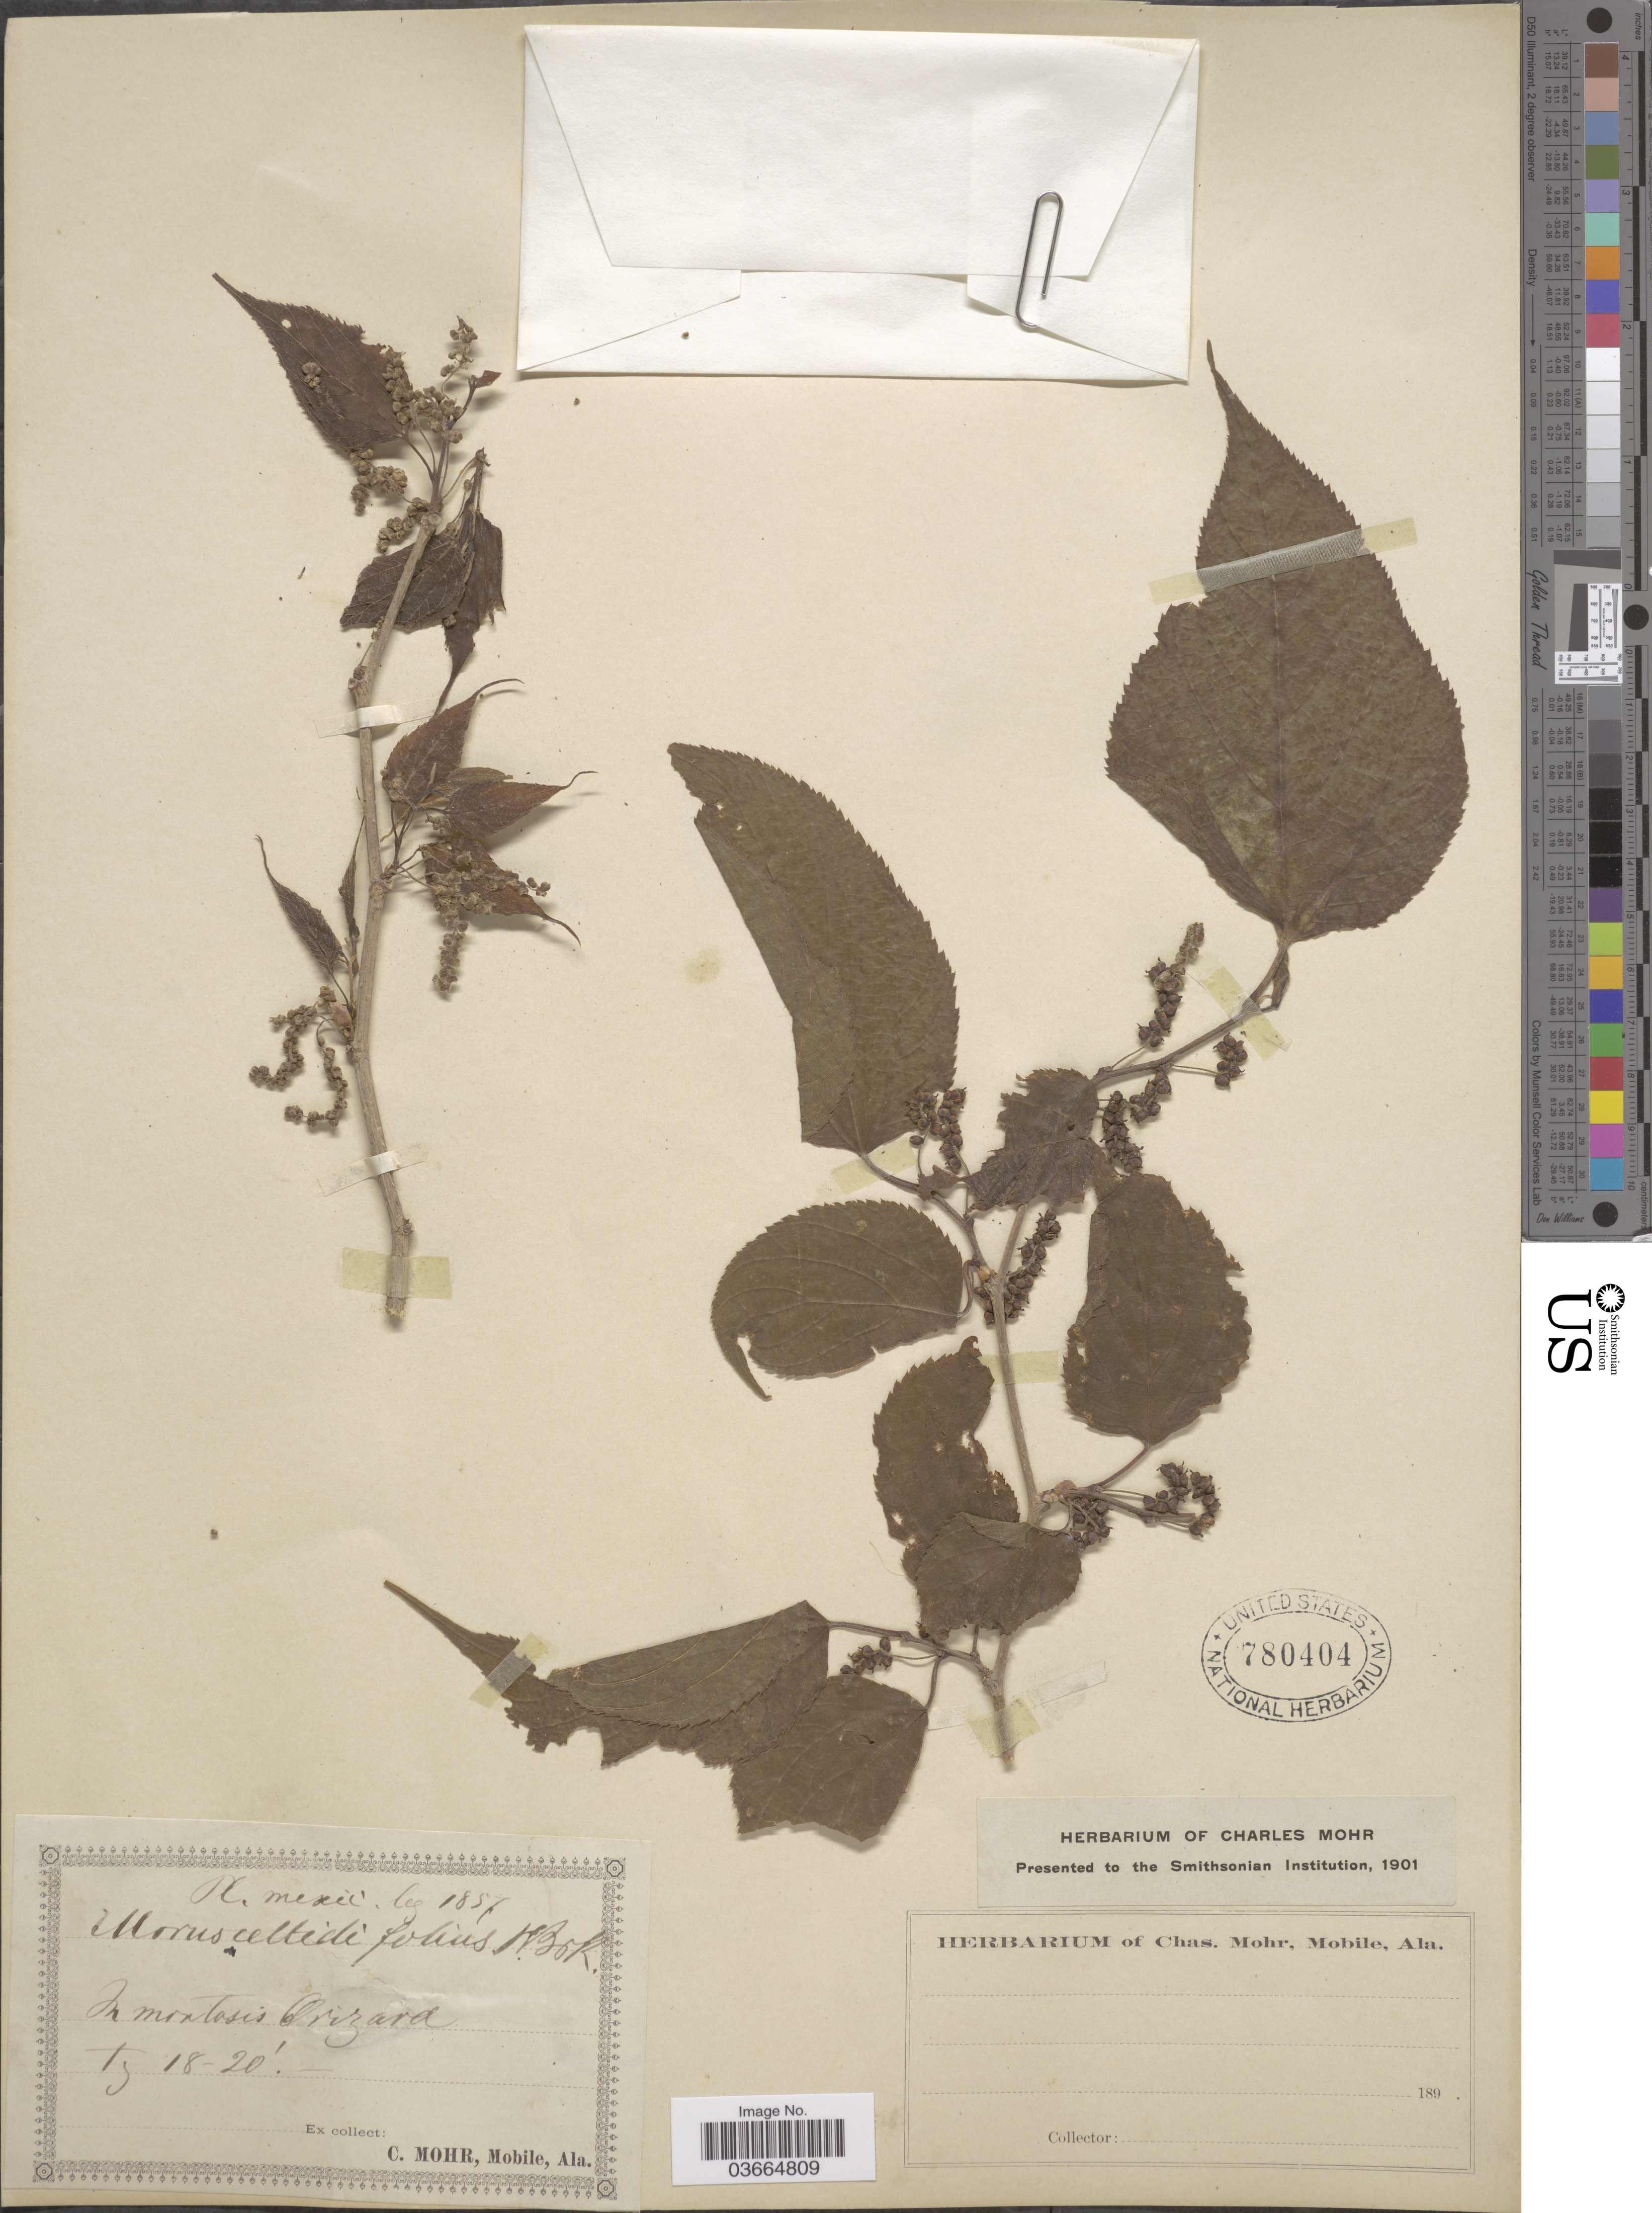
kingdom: Plantae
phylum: Tracheophyta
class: Magnoliopsida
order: Rosales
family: Moraceae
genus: Morus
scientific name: Morus celtidifolia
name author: Kunth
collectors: Mohr, C. T. (herbarium)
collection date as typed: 189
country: Mexico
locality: In montosis Orizava.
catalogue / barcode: US 780404